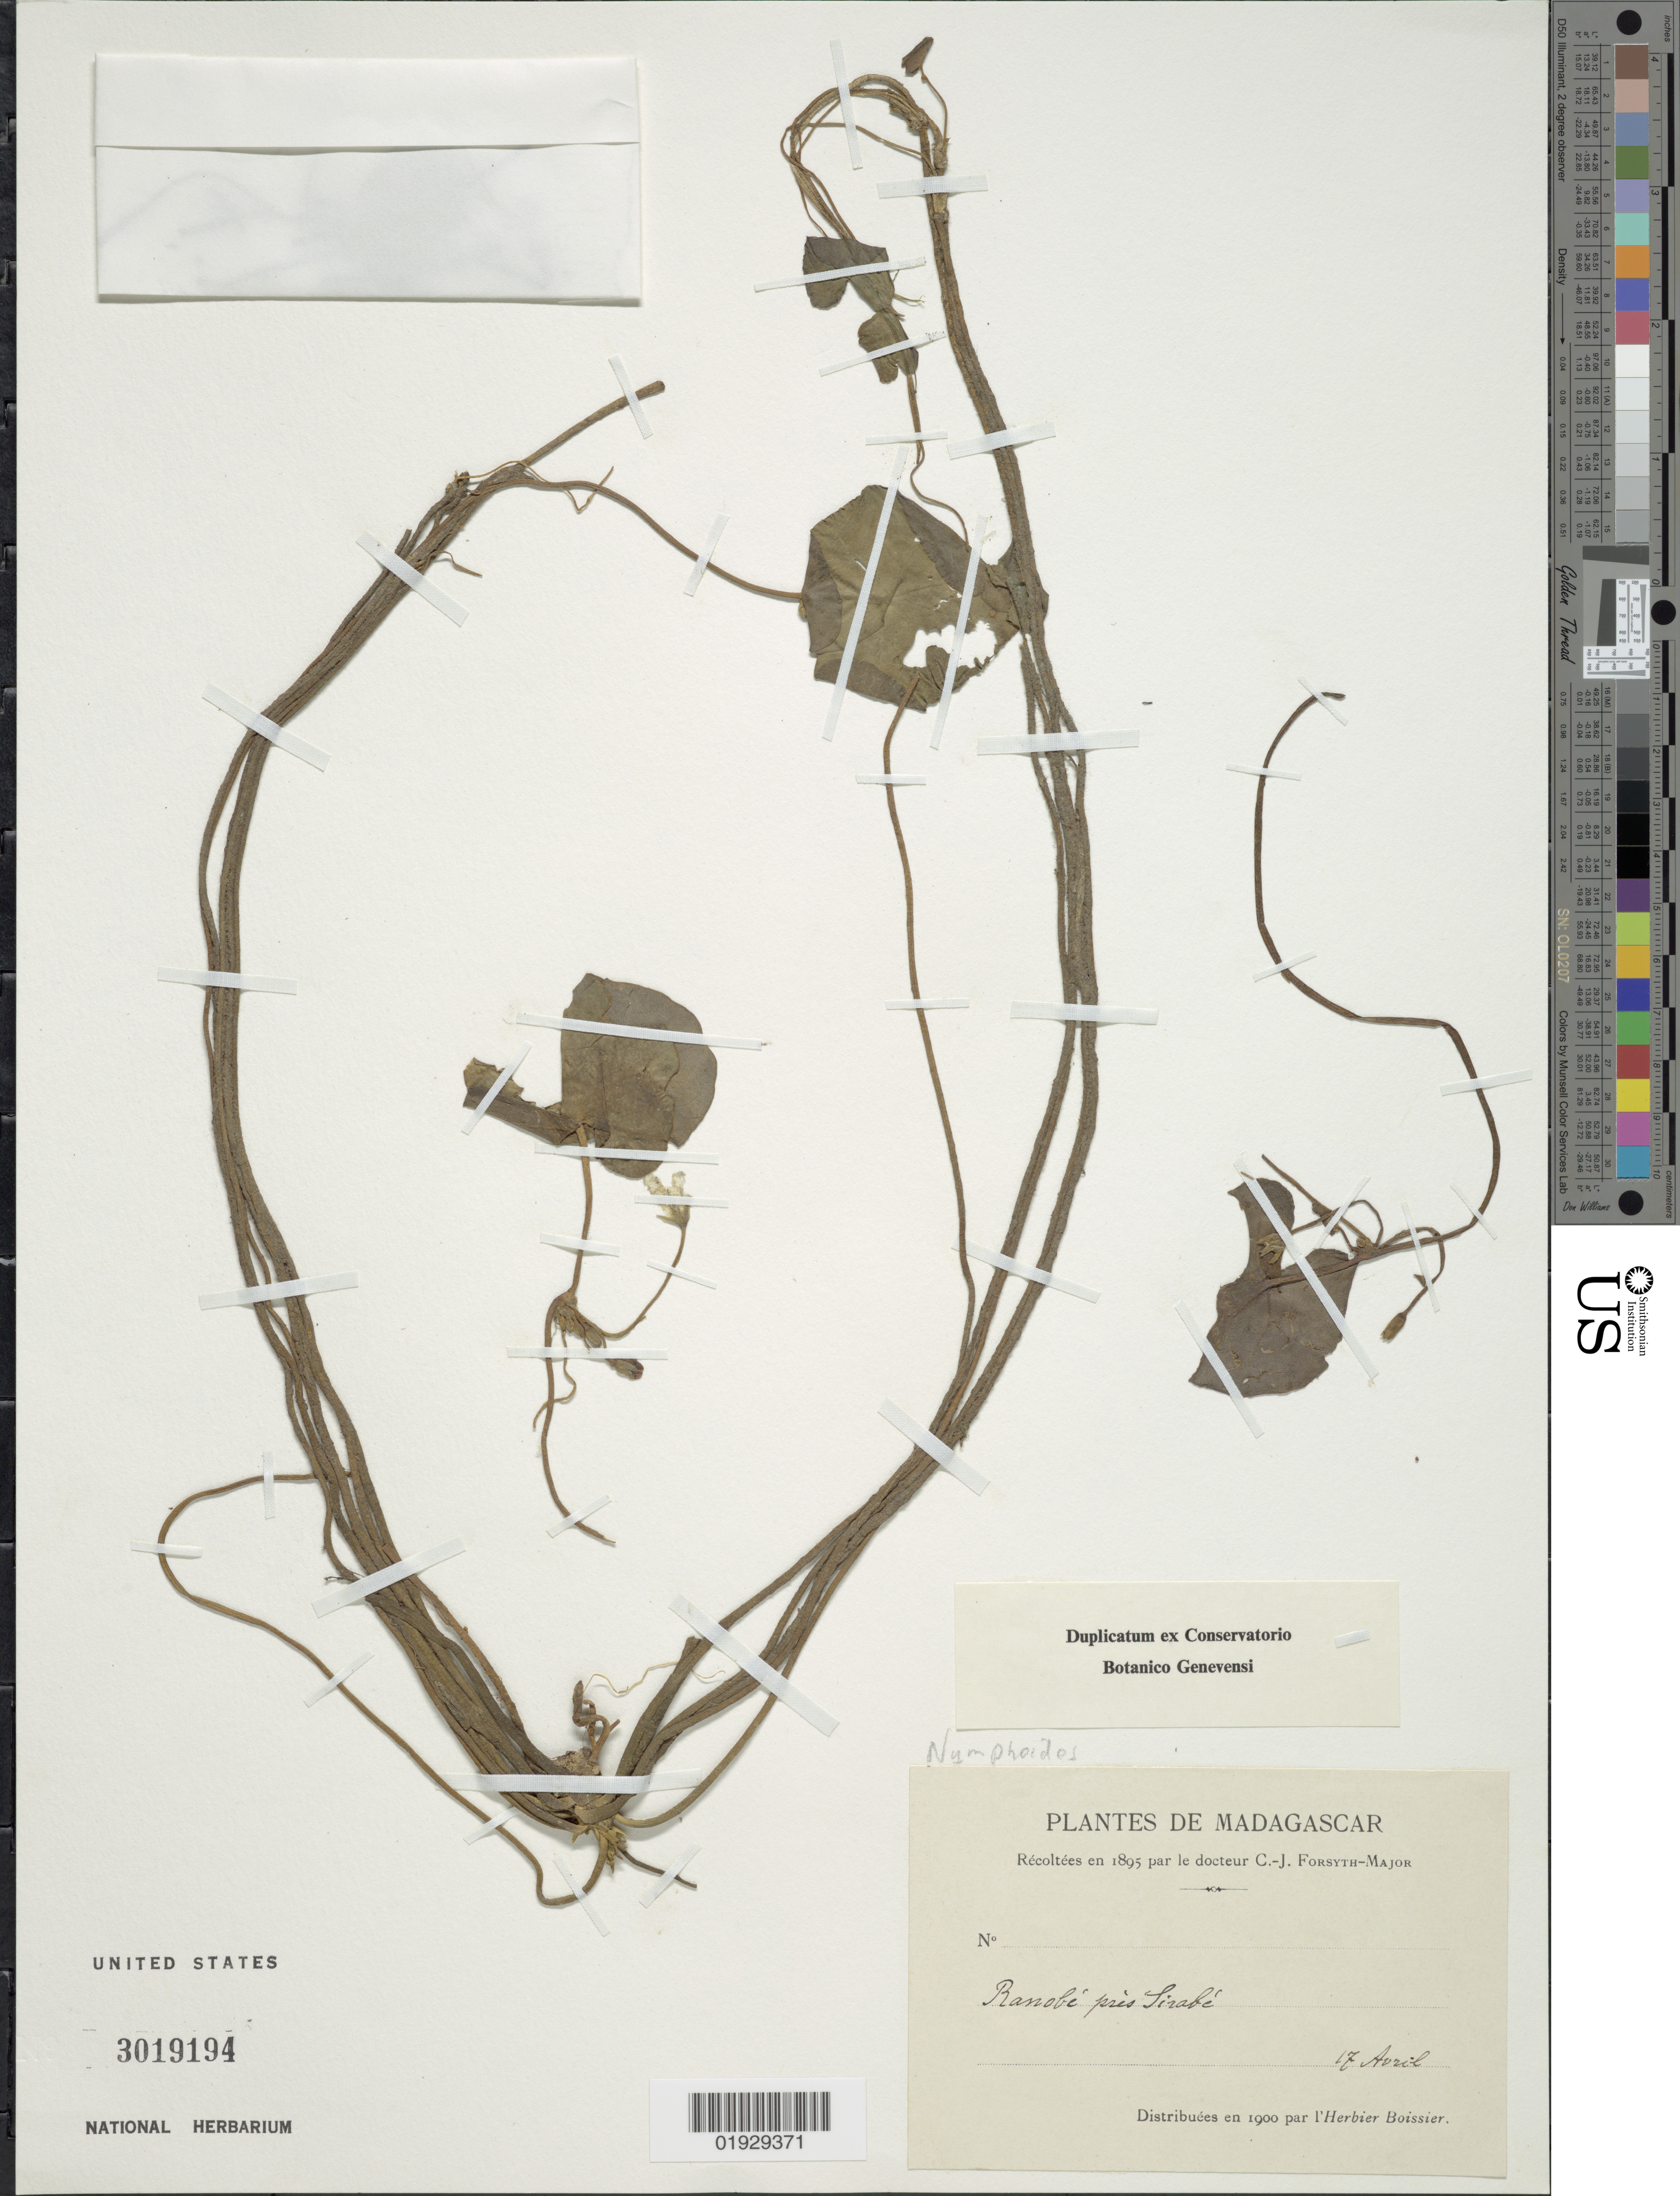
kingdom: Plantae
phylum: Tracheophyta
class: Magnoliopsida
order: Asterales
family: Menyanthaceae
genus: Nymphoides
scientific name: Nymphoides sp.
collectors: C. Forsyth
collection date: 1895-04-17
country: Madagascar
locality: Banobé près Sibaré.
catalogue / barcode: US 3019194